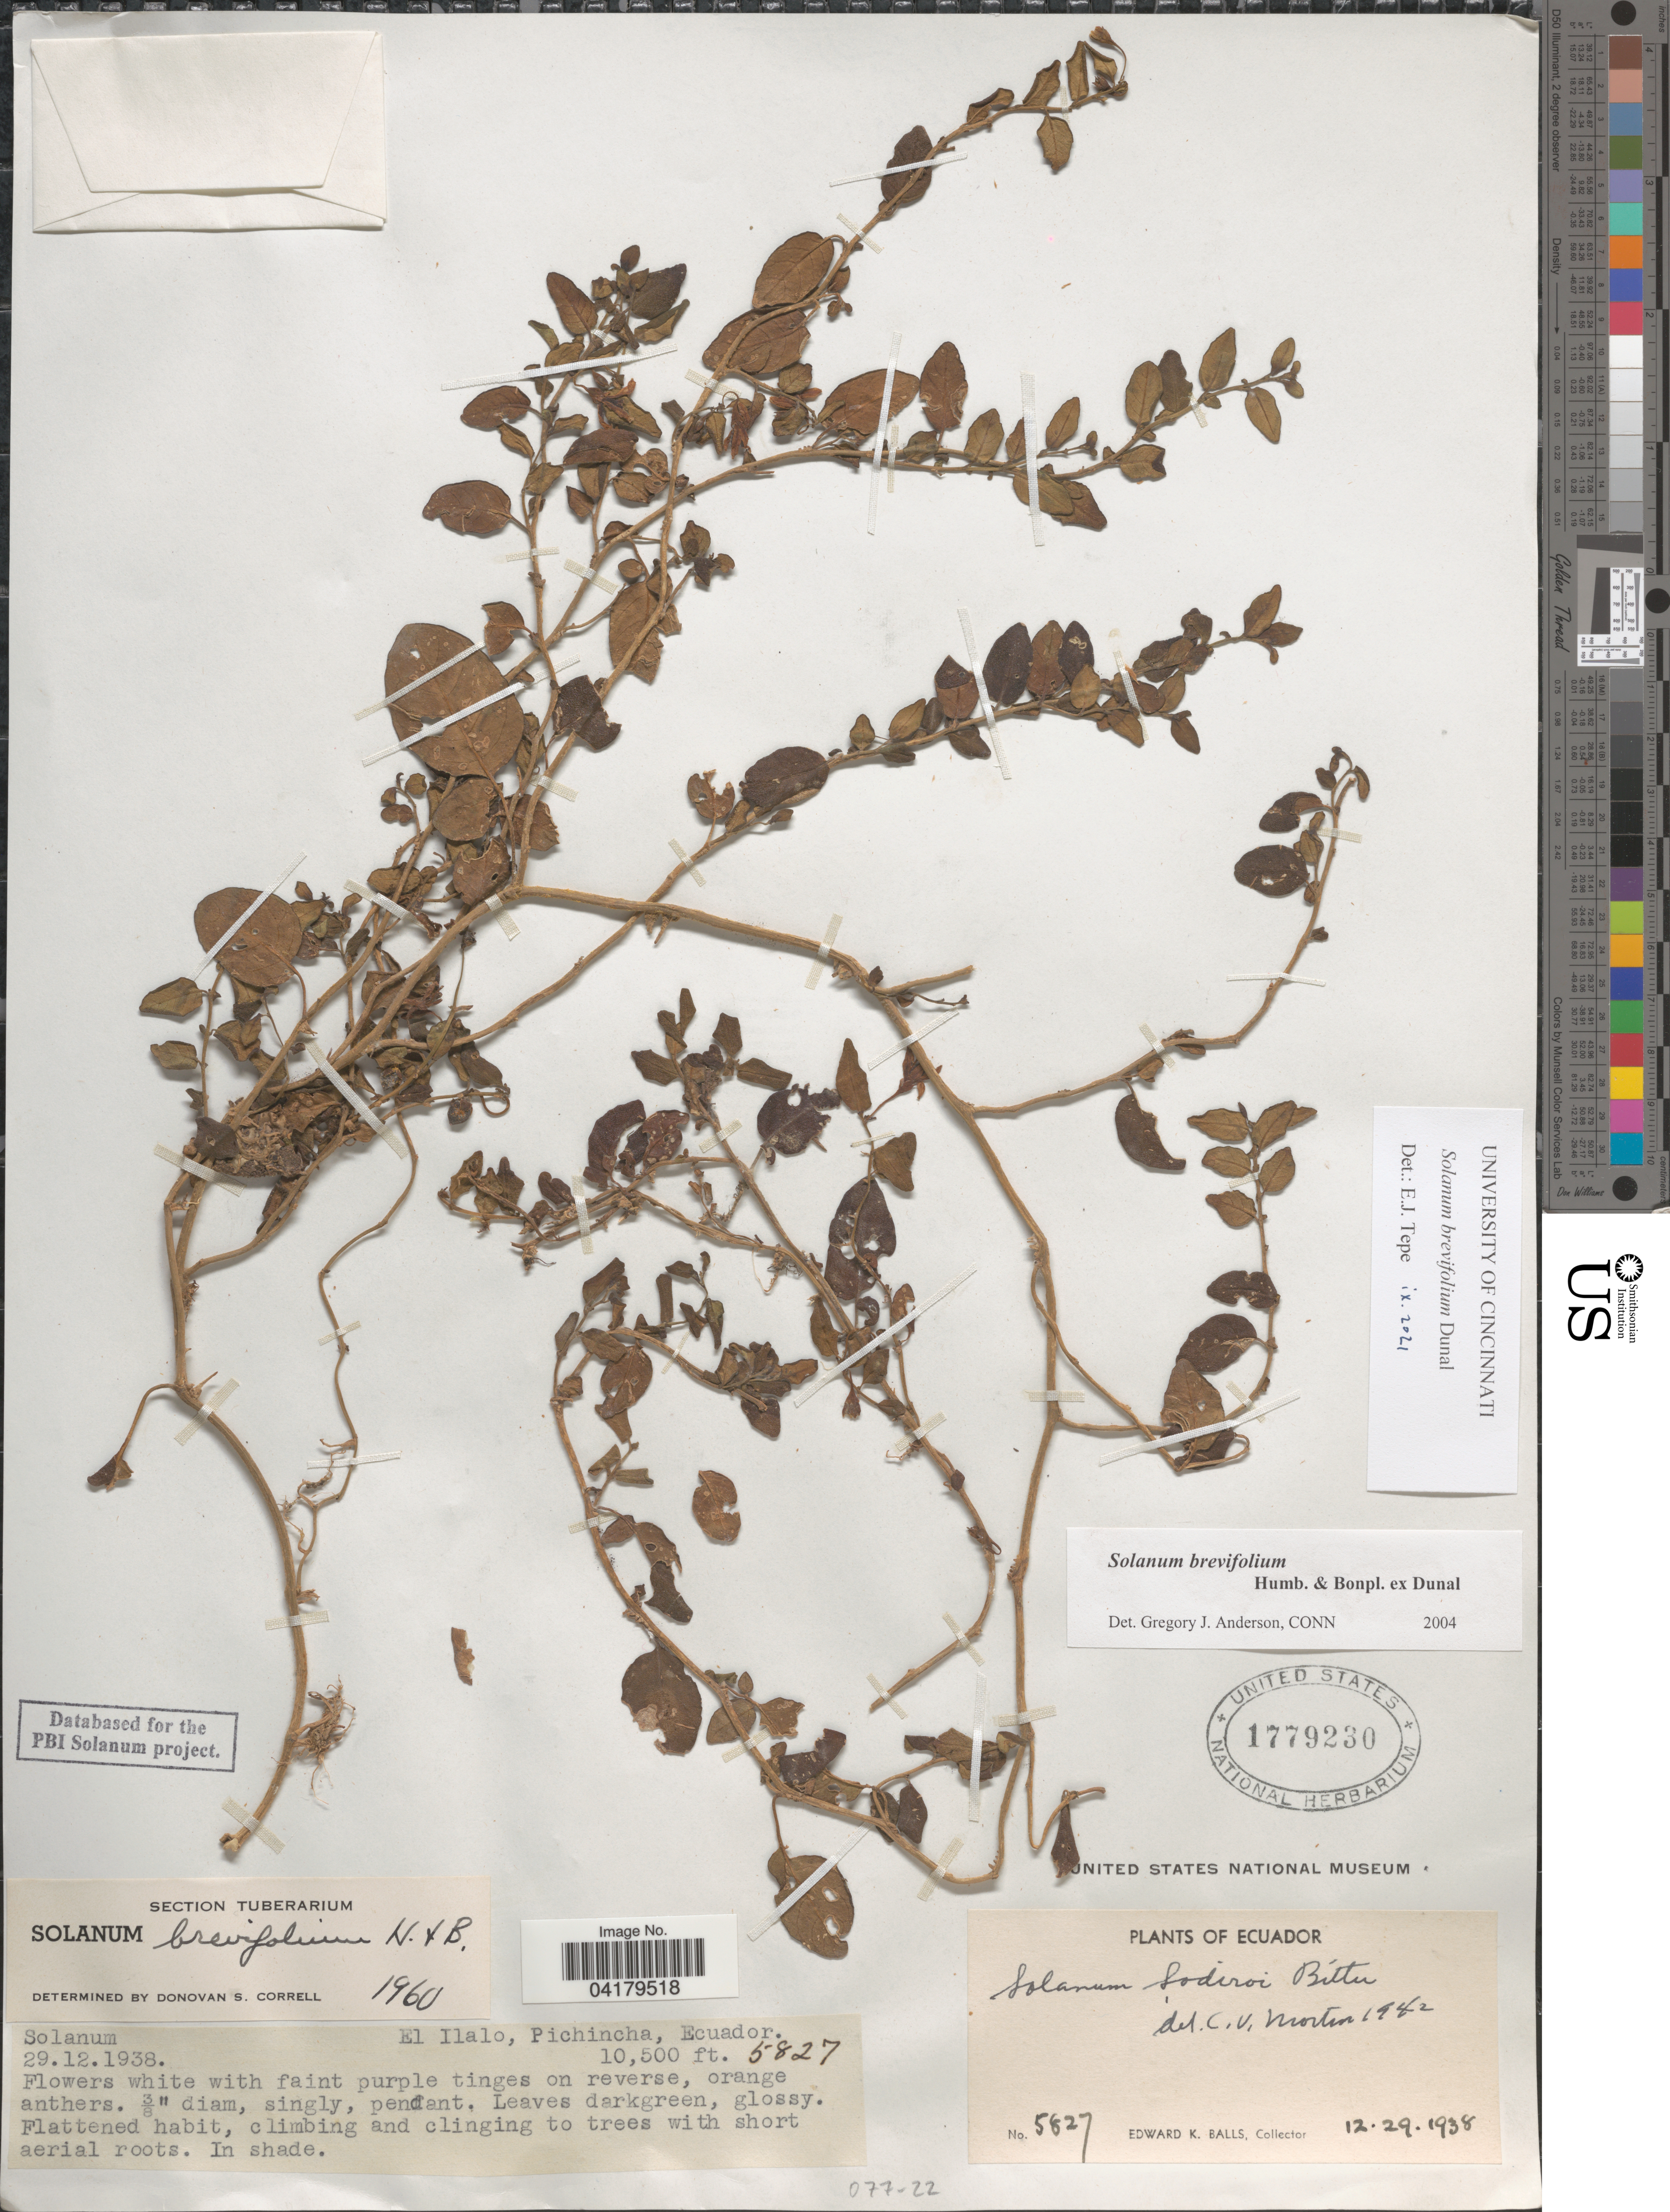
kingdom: Plantae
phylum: Tracheophyta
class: Magnoliopsida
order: Solanales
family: Solanaceae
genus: Solanum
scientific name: Solanum brevifolium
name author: Dunal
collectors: E. K. Balls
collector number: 5827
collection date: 1938-12-29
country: Ecuador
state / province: Pichincha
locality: El Ilalo.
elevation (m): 3200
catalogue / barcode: US 1779230